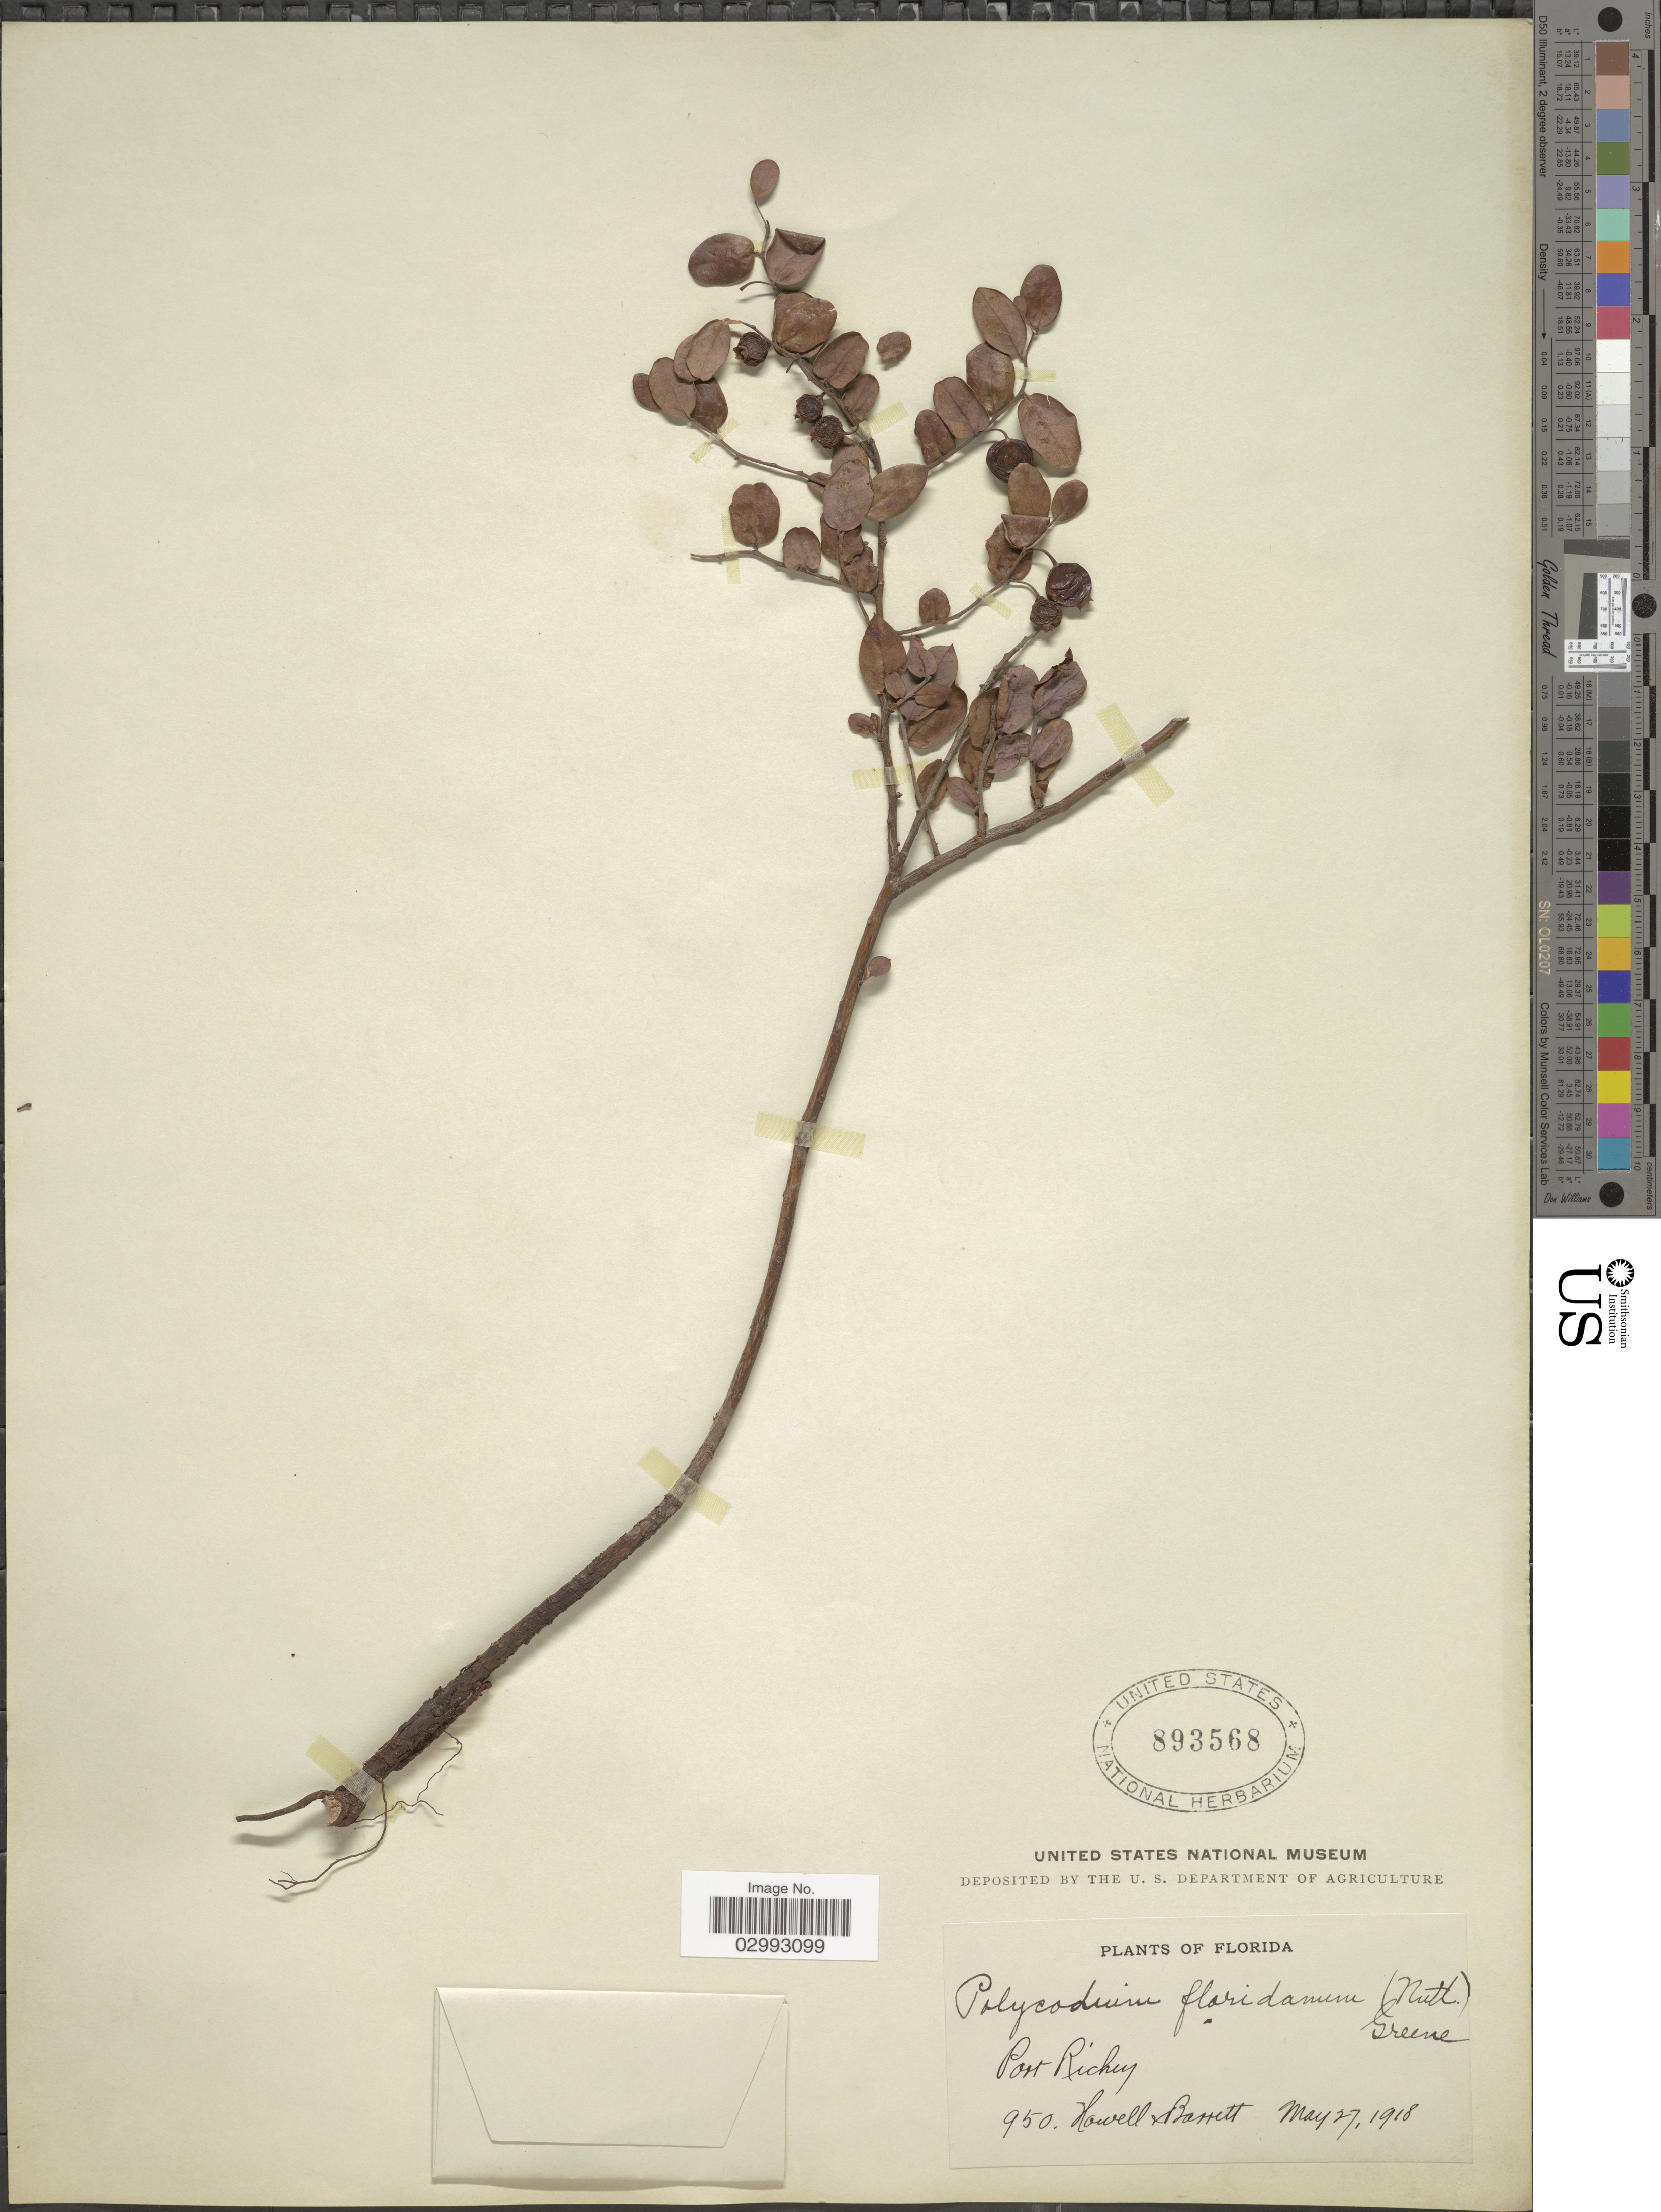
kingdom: Plantae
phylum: Tracheophyta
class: Magnoliopsida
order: Ericales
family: Ericaceae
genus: Polycodium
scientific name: Polycodium floridanum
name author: (Nutt.) Greene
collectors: -. Howell & -. Barrett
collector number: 950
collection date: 1918-05-27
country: United States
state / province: Florida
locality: Port Richey.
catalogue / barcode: US 893568